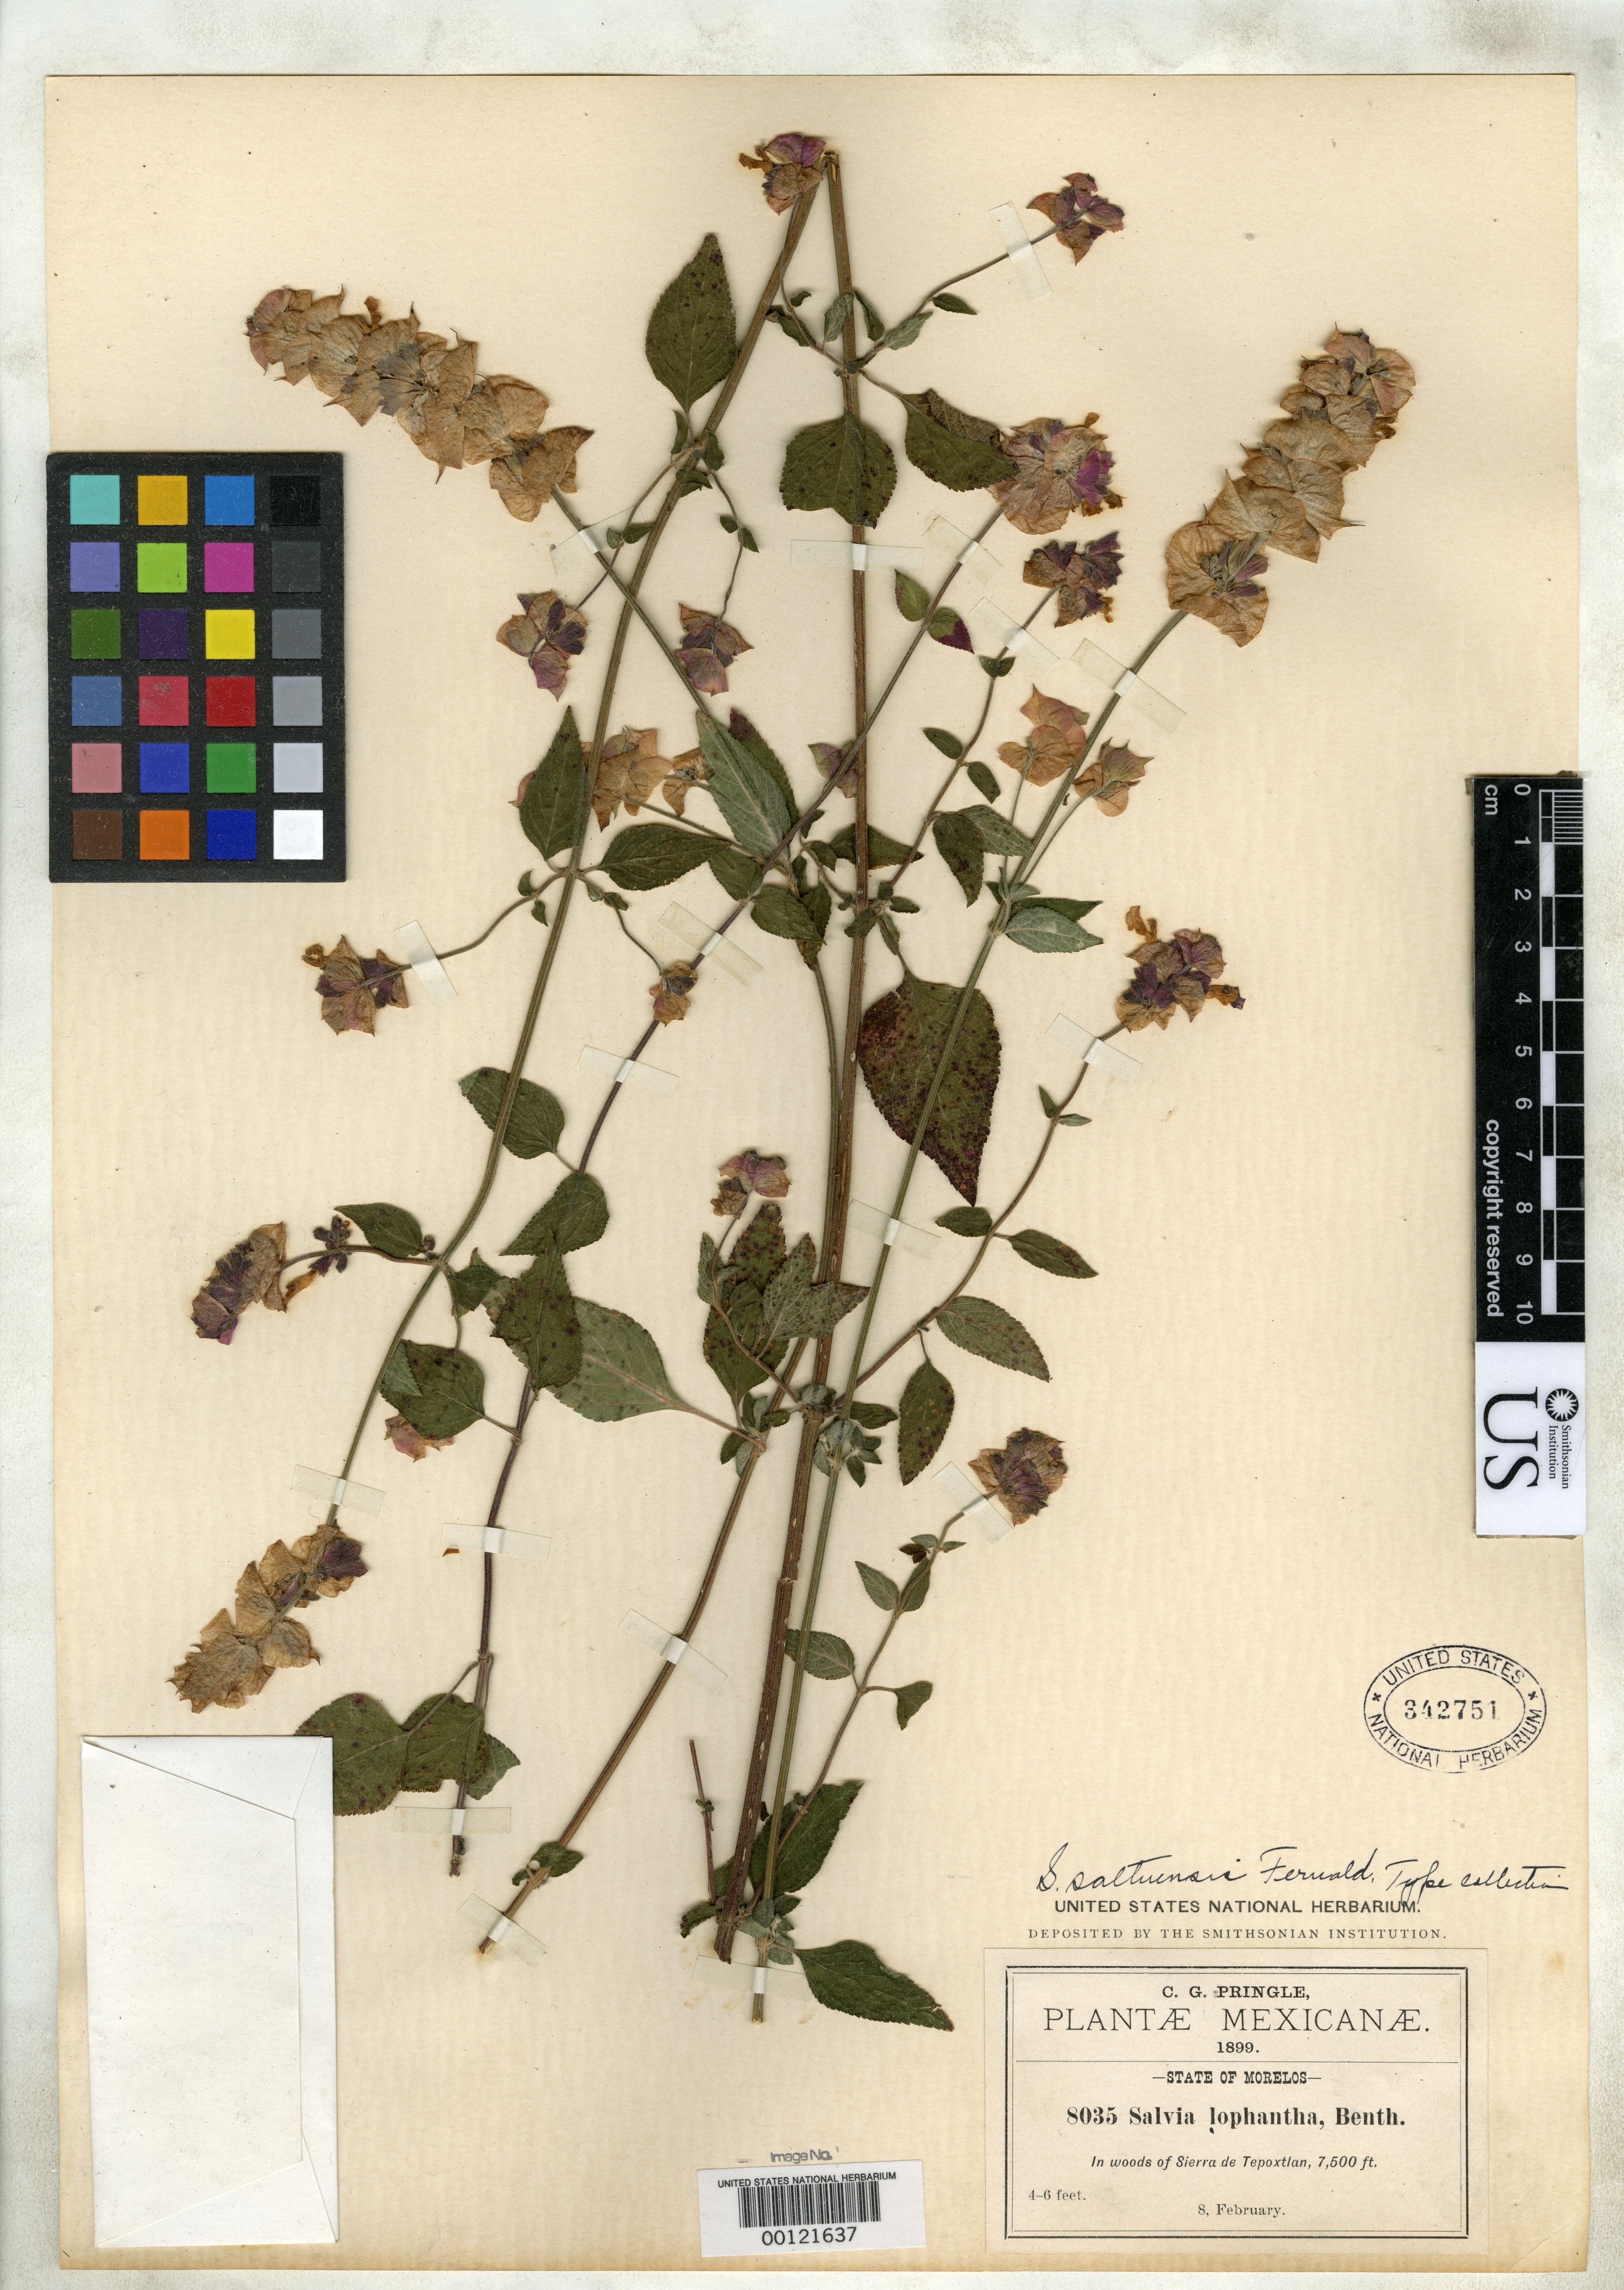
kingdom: Plantae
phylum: Tracheophyta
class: Magnoliopsida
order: Lamiales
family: Lamiaceae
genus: Salvia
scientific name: Salvia saltuensis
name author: Fernald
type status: Isolectotype; Isosyntype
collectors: C. G. Pringle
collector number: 8035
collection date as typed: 08 Feb 1899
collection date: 1899-02-08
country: Mexico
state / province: Morelos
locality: Woods of Sierra de Tepoxtlan.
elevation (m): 2286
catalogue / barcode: US 342751